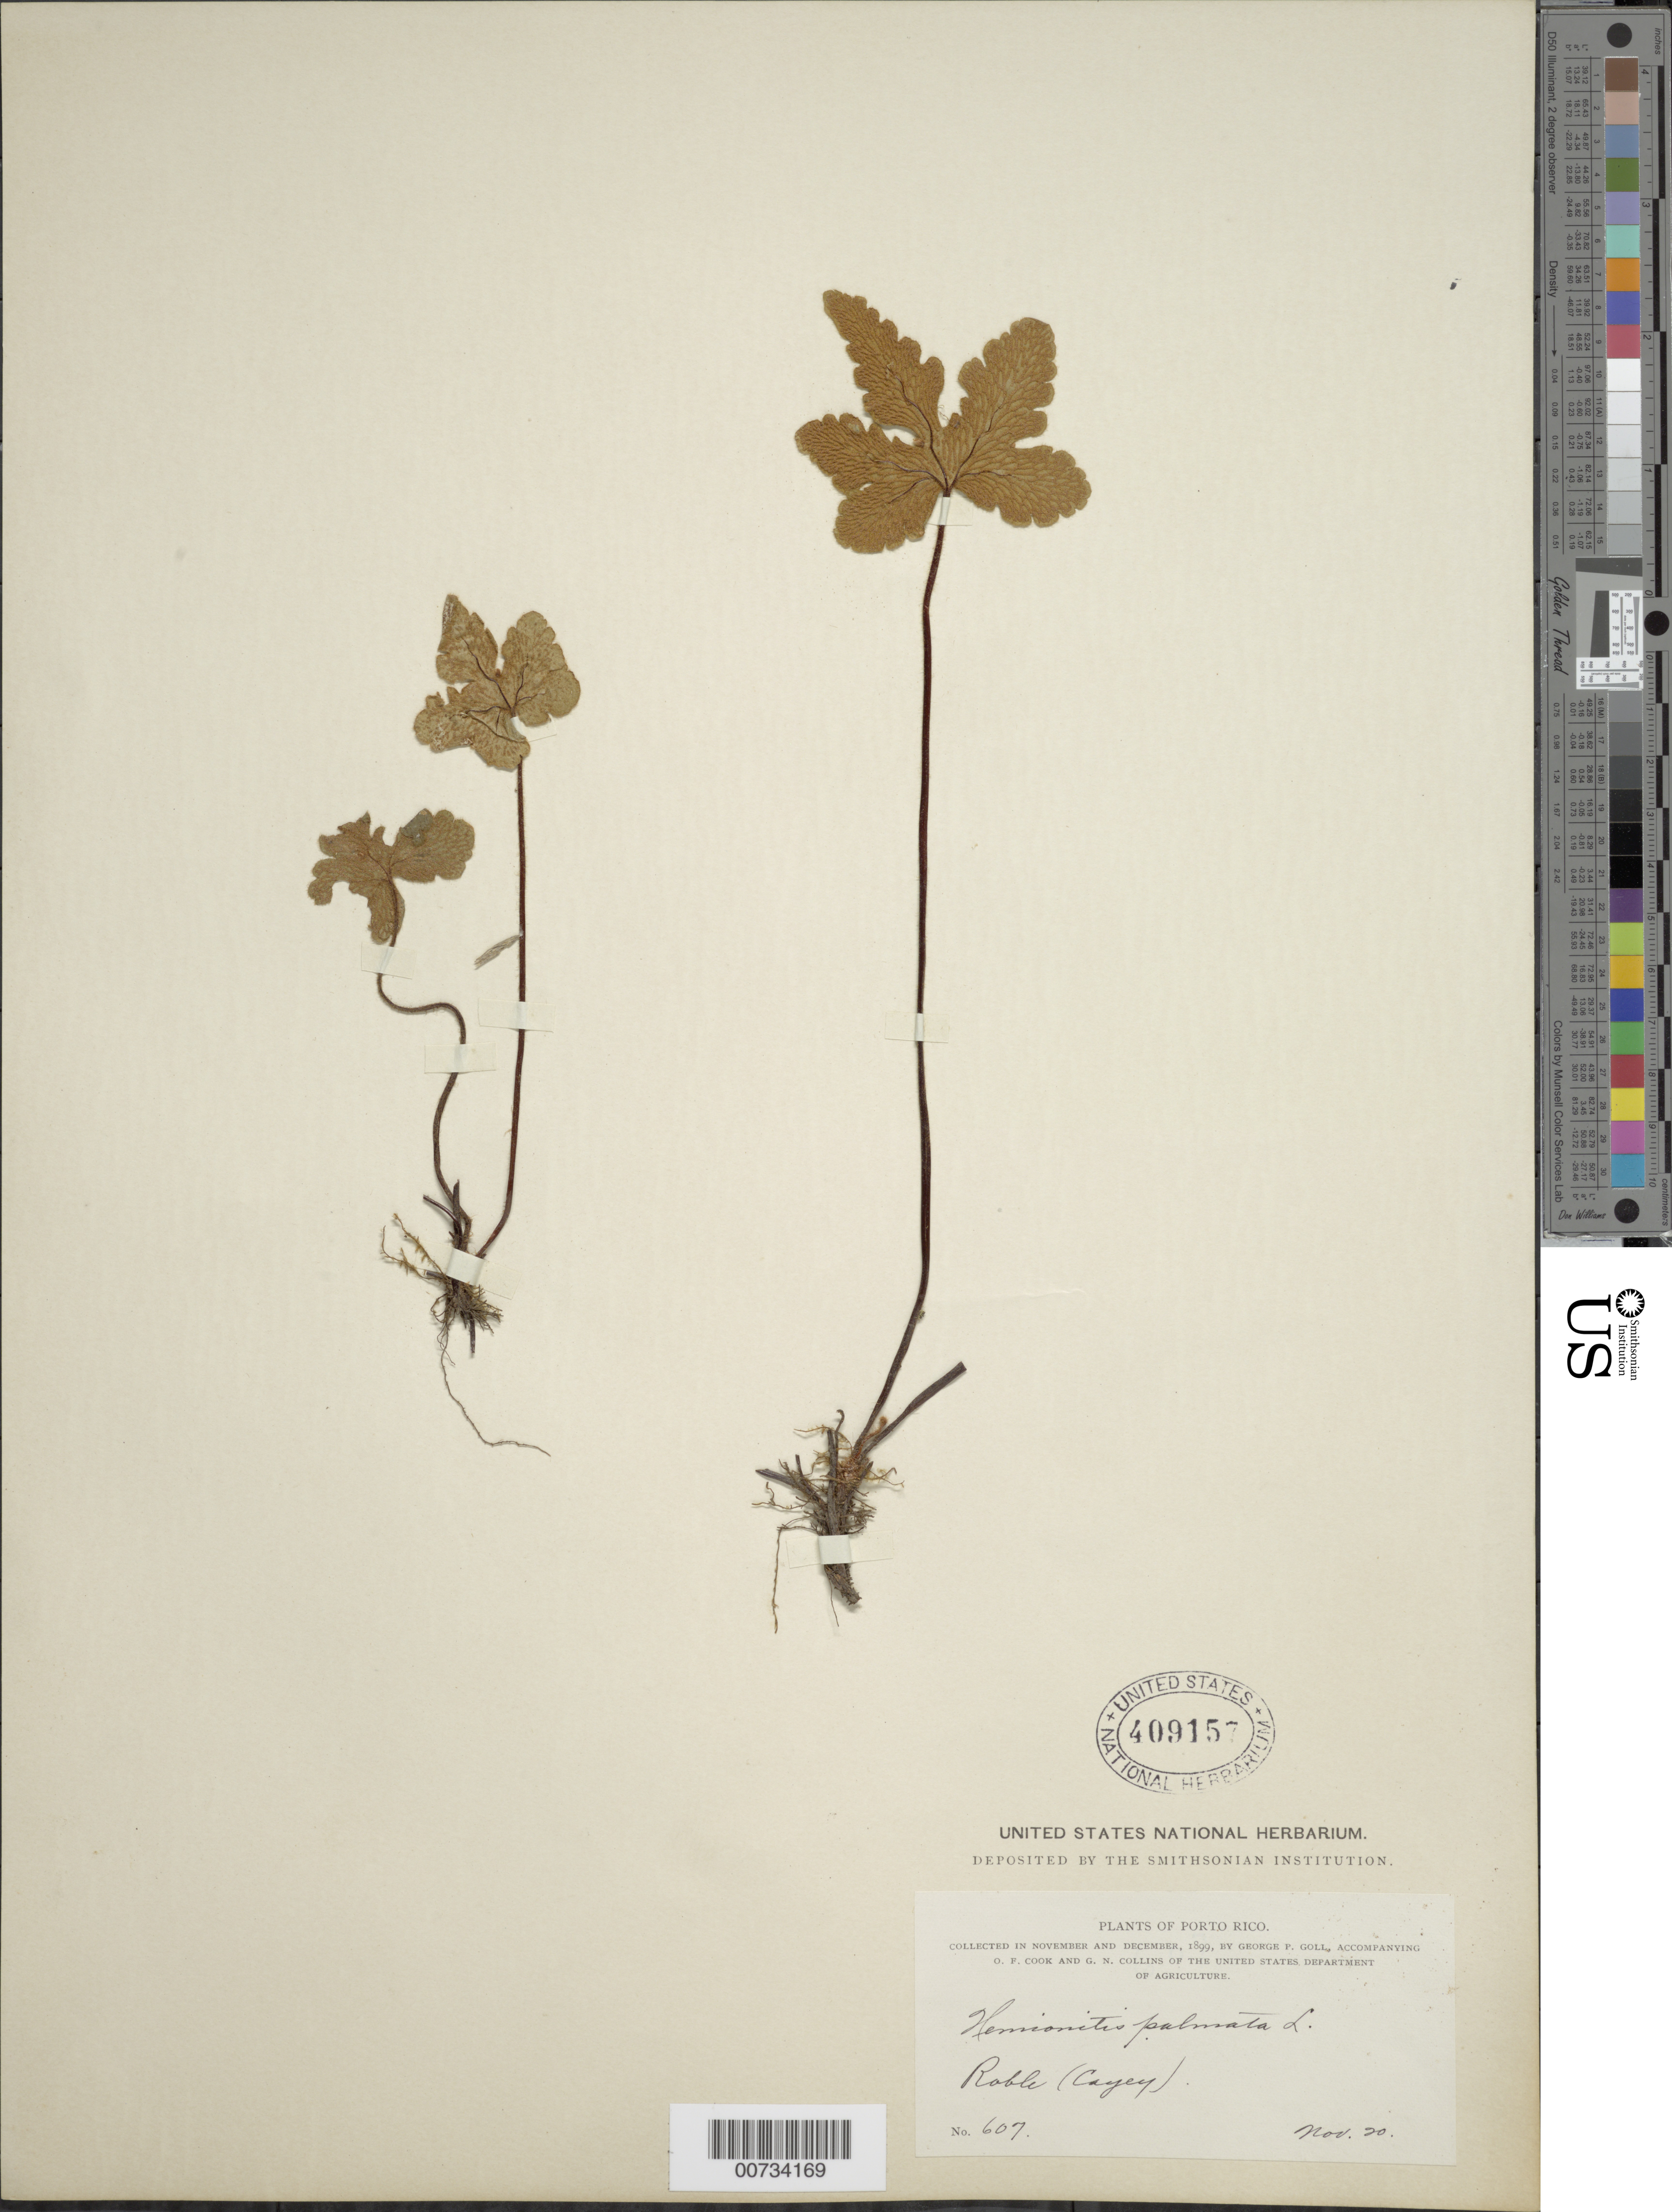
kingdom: Plantae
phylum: Tracheophyta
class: Polypodiopsida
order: Polypodiales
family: Pteridaceae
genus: Hemionitis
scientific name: Hemionitis palmata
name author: L.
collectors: G. Goll, O. F. Cook & G. N. Collins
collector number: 607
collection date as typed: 20 Nov 1899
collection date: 1899-11-20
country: Puerto Rico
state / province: Cayey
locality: Rable (Cayey)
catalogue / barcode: US 409157